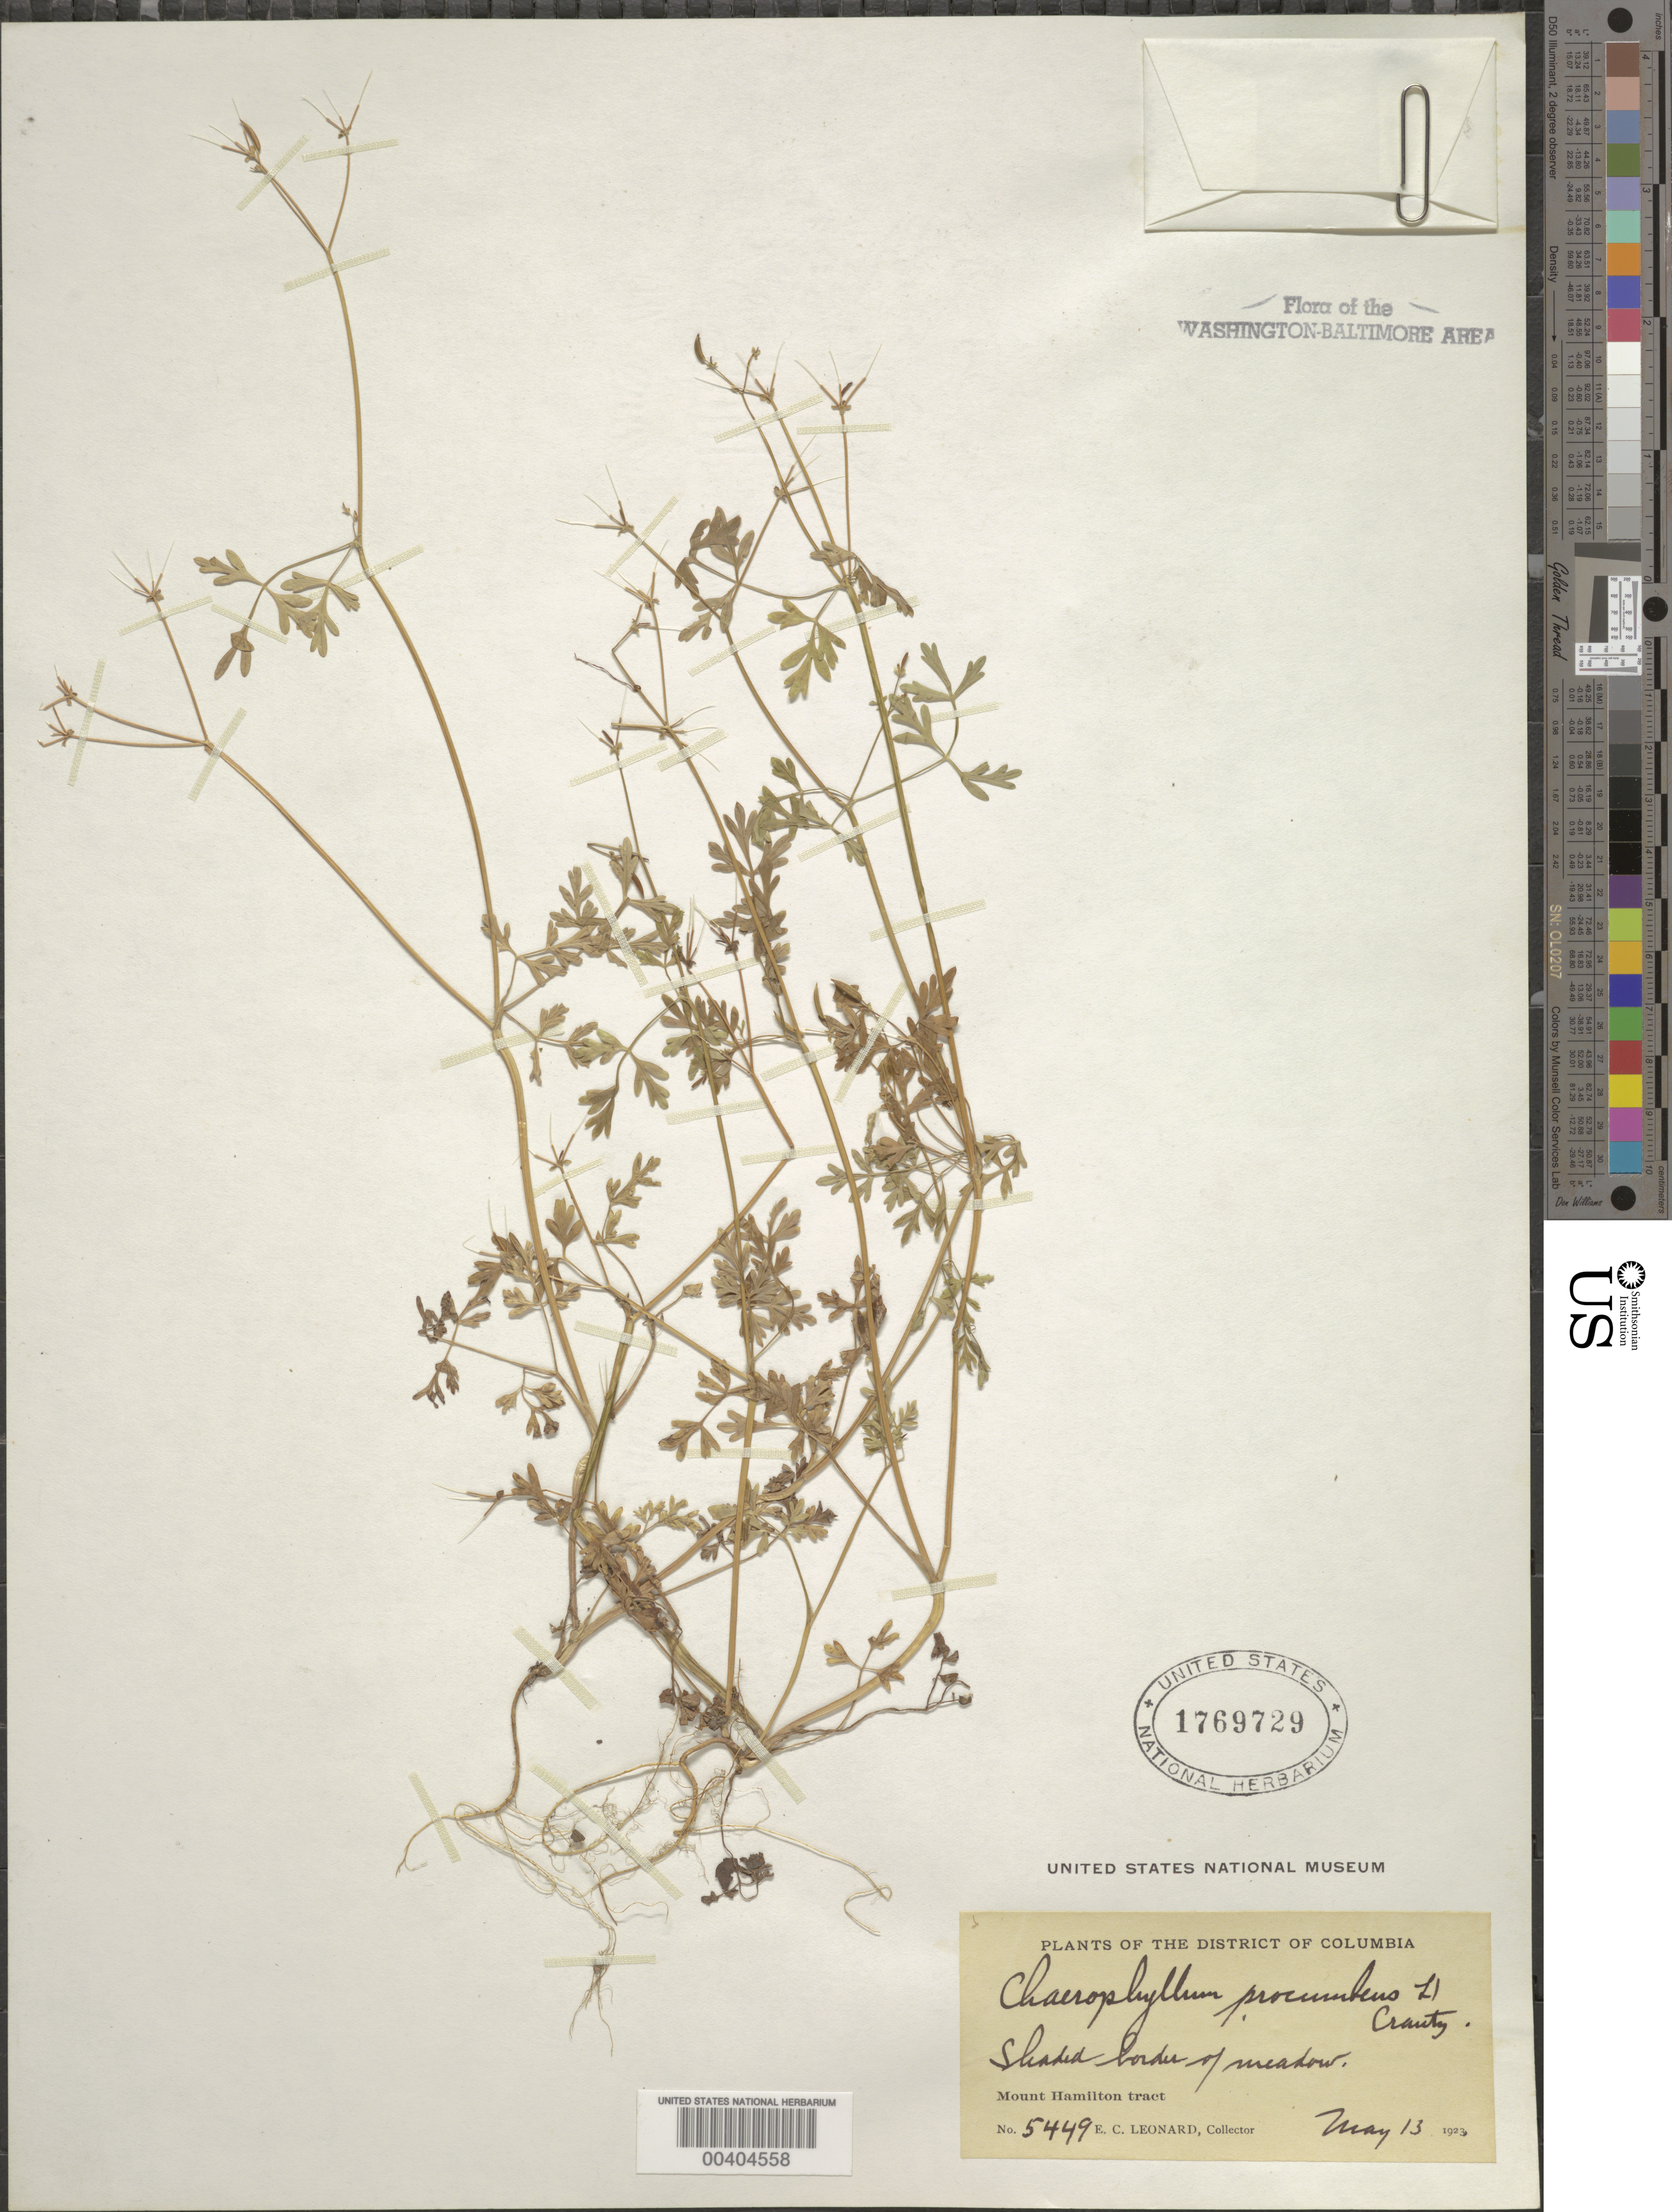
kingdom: Plantae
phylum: Tracheophyta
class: Magnoliopsida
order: Apiales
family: Apiaceae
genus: Chaerophyllum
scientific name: Chaerophyllum procumbens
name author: (L.) Crantz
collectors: E. C. Leonard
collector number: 5449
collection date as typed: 13 May 1923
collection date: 1923-05-13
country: United States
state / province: District of Columbia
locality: Mount Hamilton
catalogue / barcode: US 1769729